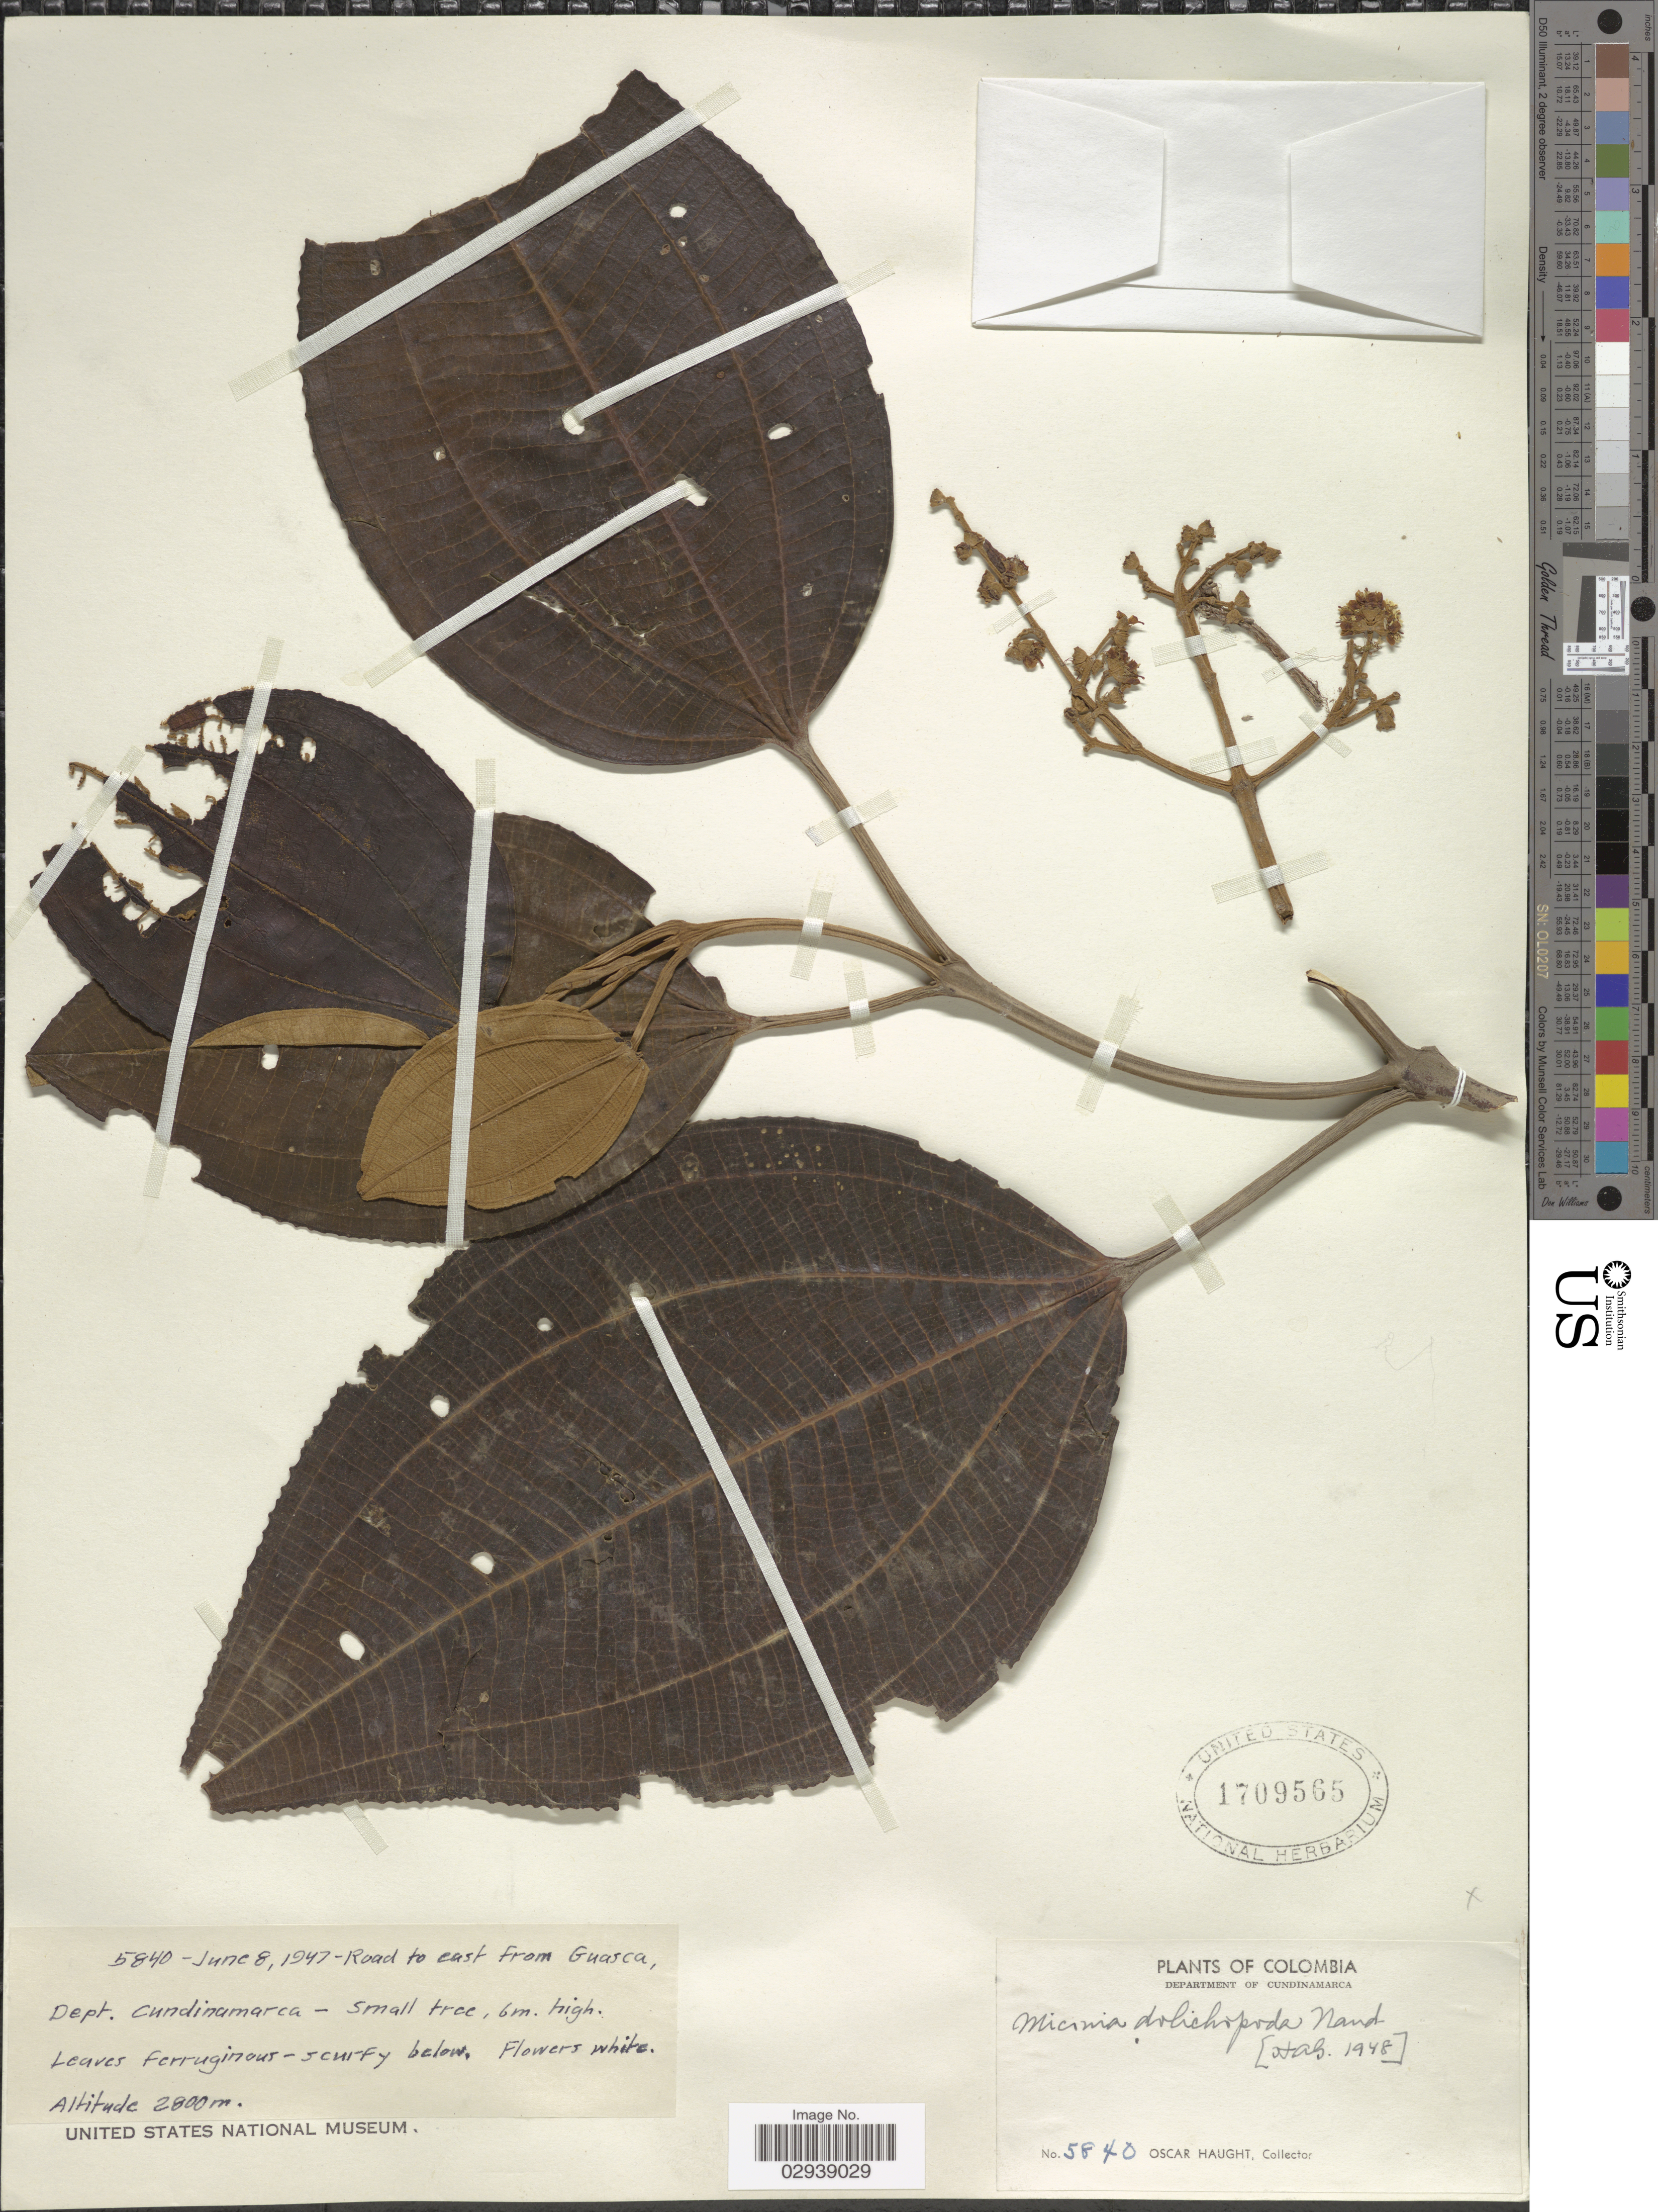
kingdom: Plantae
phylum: Tracheophyta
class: Magnoliopsida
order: Myrtales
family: Melastomataceae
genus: Miconia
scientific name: Miconia dolichopoda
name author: Naudin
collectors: O. Haught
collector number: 5840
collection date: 1947-06-08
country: Colombia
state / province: Cundinamarca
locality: Road to east from Guasca, dept. Cundinamarca.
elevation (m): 2800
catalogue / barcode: US 1709565